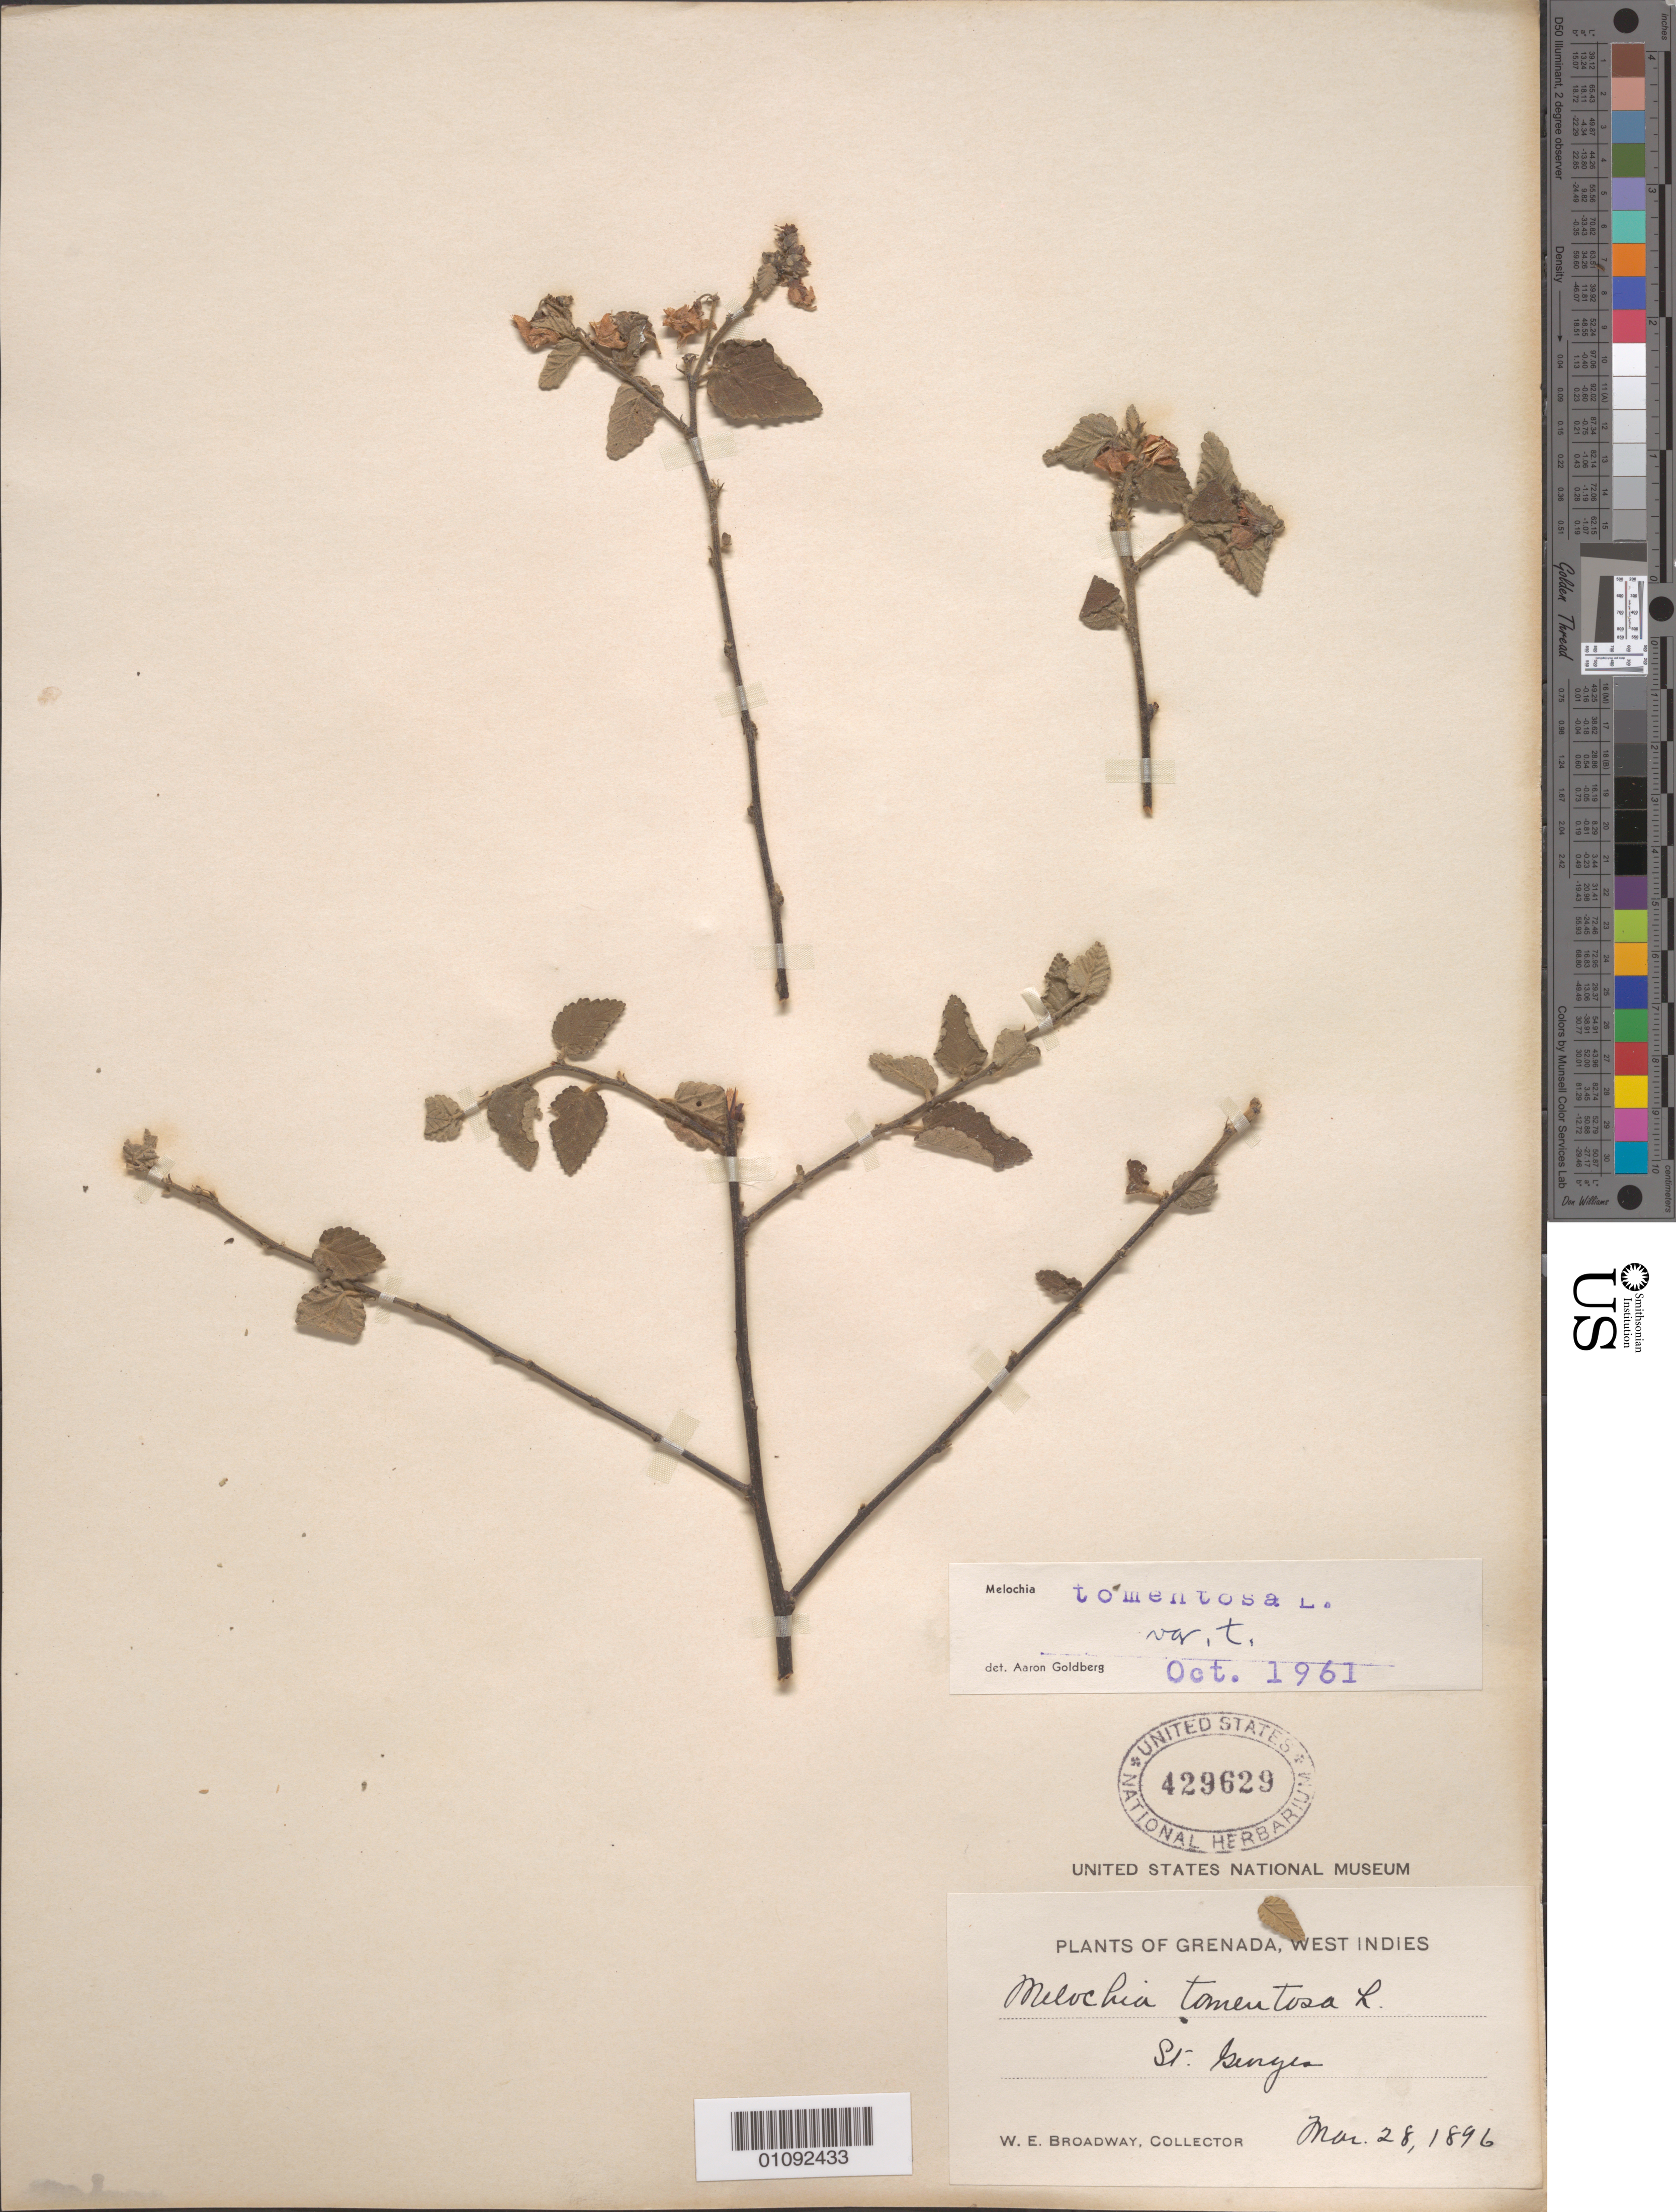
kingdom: Plantae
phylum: Tracheophyta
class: Magnoliopsida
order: Malvales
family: Malvaceae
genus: Melochia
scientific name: Melochia tomentosa var. tomentosa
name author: L.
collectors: W. E. Broadway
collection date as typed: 28 Mar 1896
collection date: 1896-03-28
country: Grenada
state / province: Saint George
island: Grenada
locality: St Georges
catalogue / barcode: US 429629